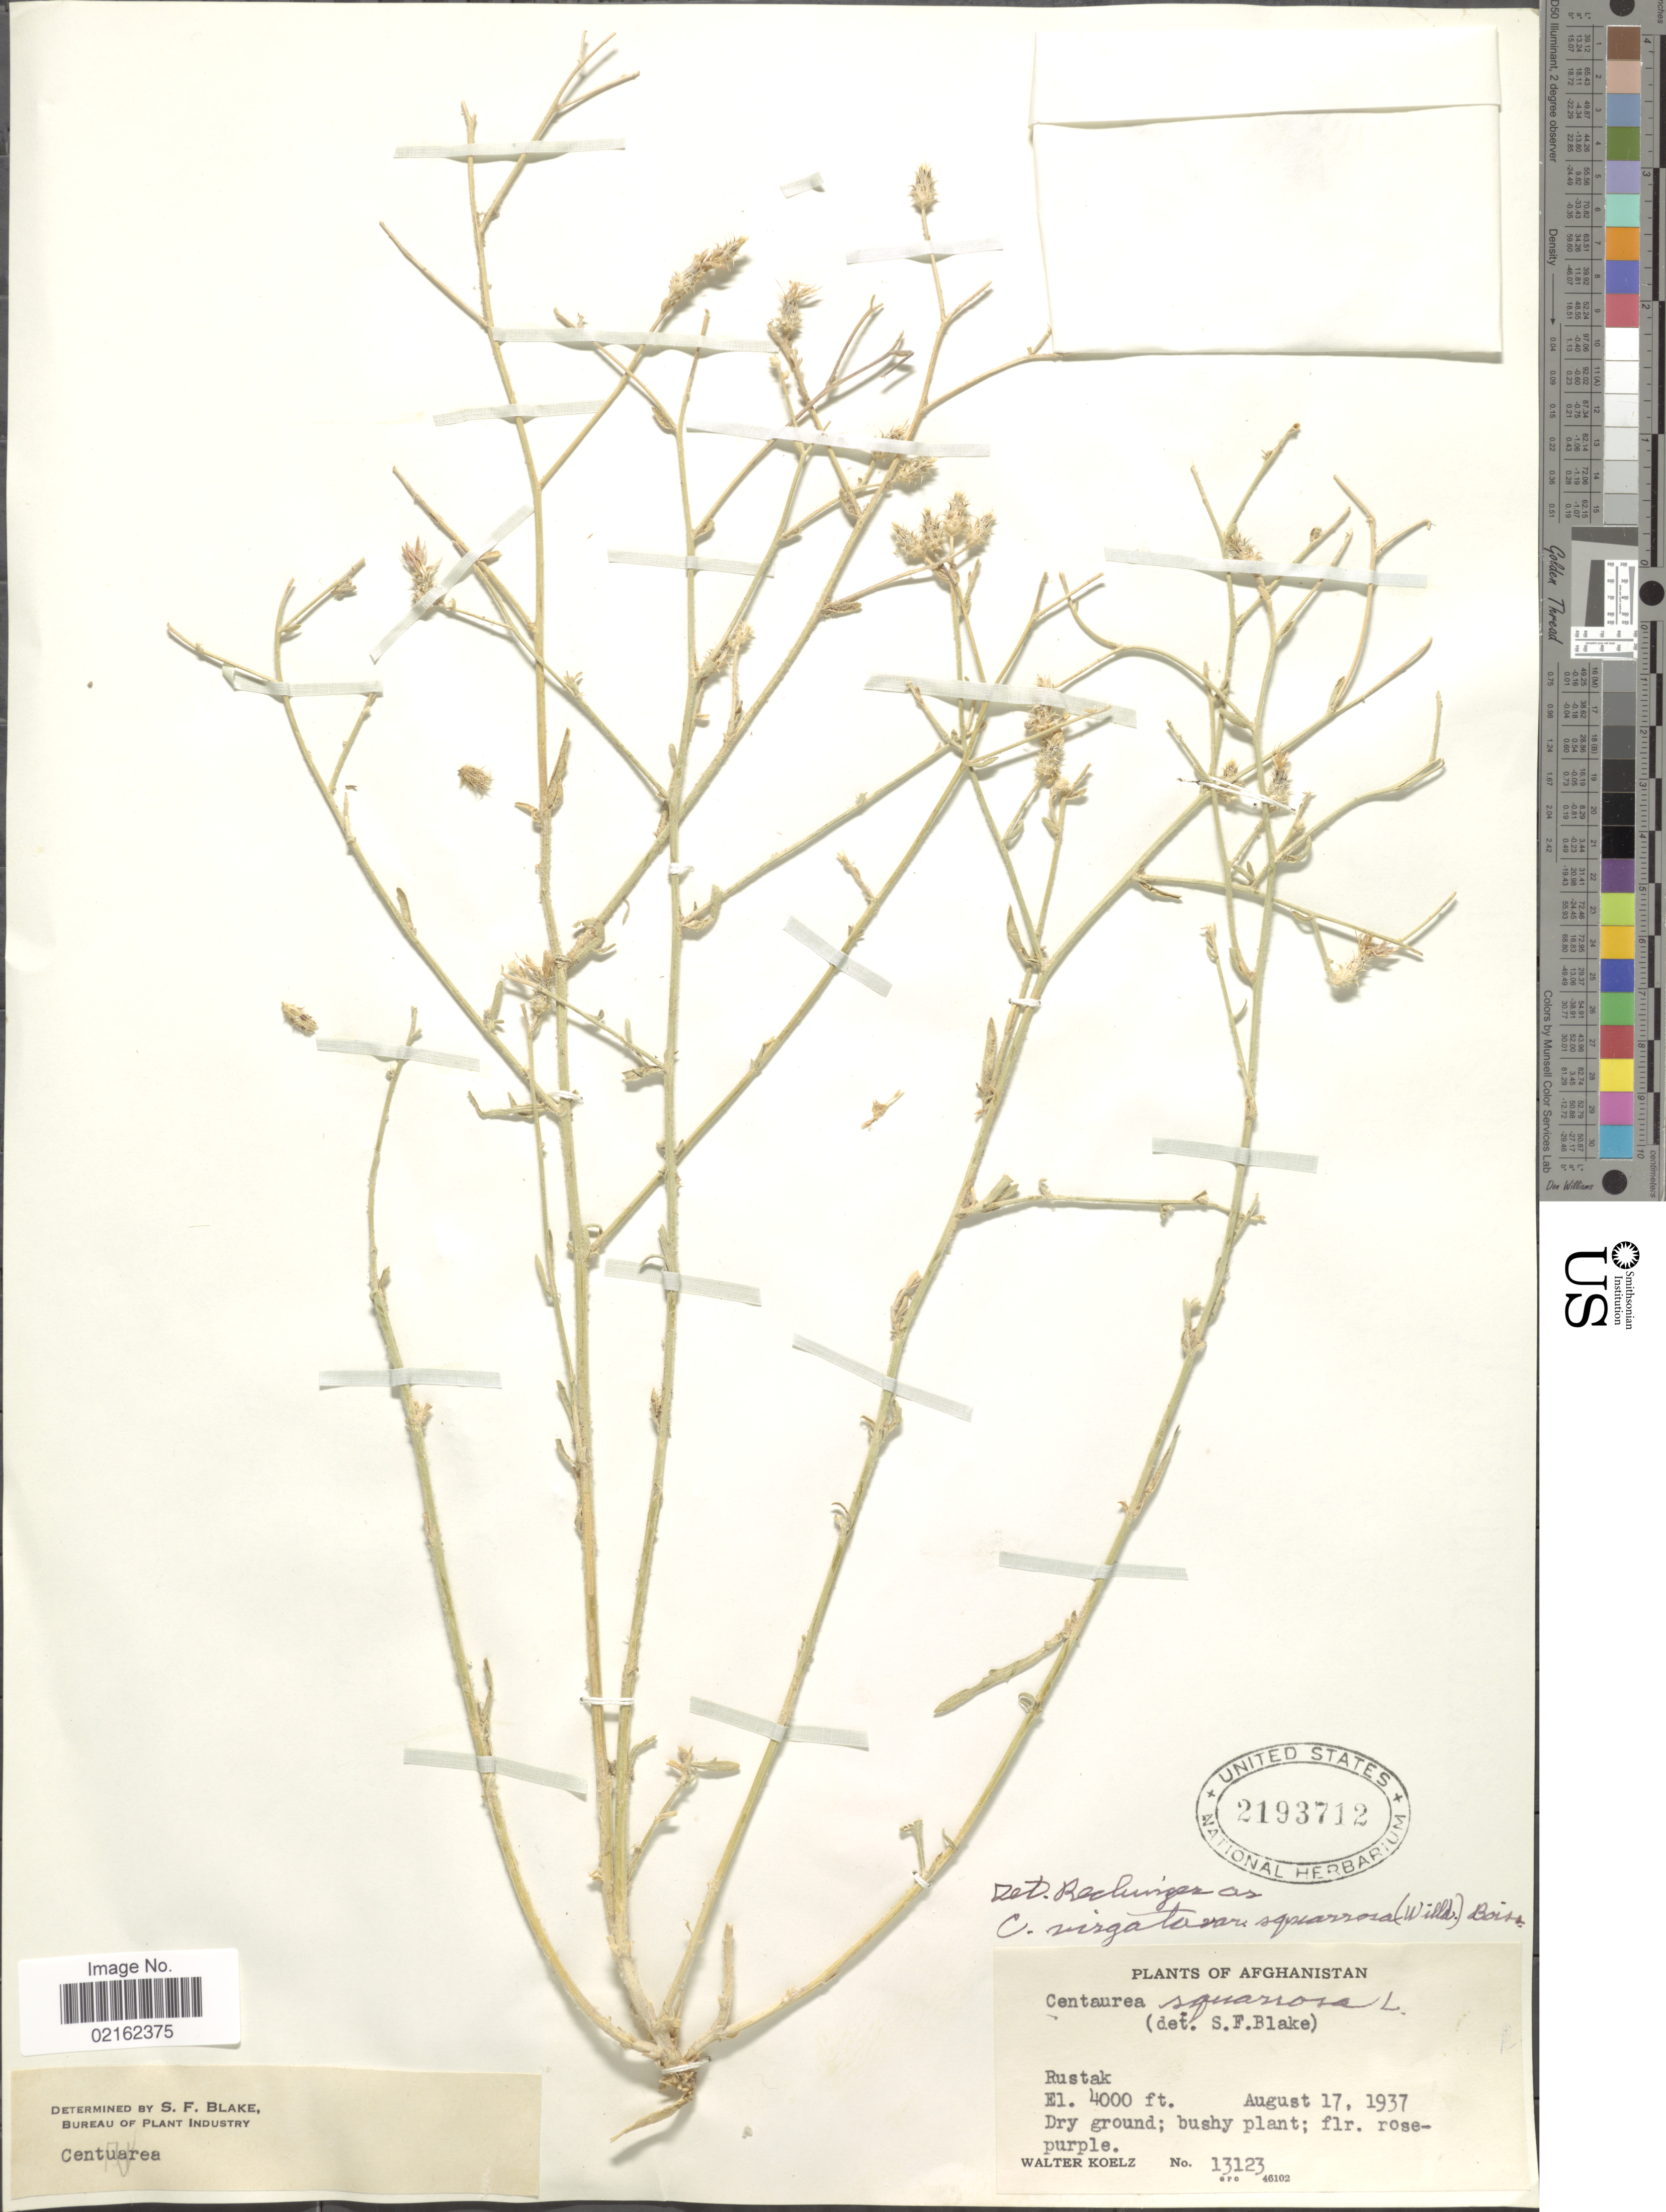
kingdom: Plantae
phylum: Tracheophyta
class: Magnoliopsida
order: Asterales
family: Asteraceae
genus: Centaurea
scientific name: Centaurea virgata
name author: Lam.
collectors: W. N. Koelz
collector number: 13123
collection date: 1937-08-17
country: Afghanistan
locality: Rustak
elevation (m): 1219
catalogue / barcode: US 2193712